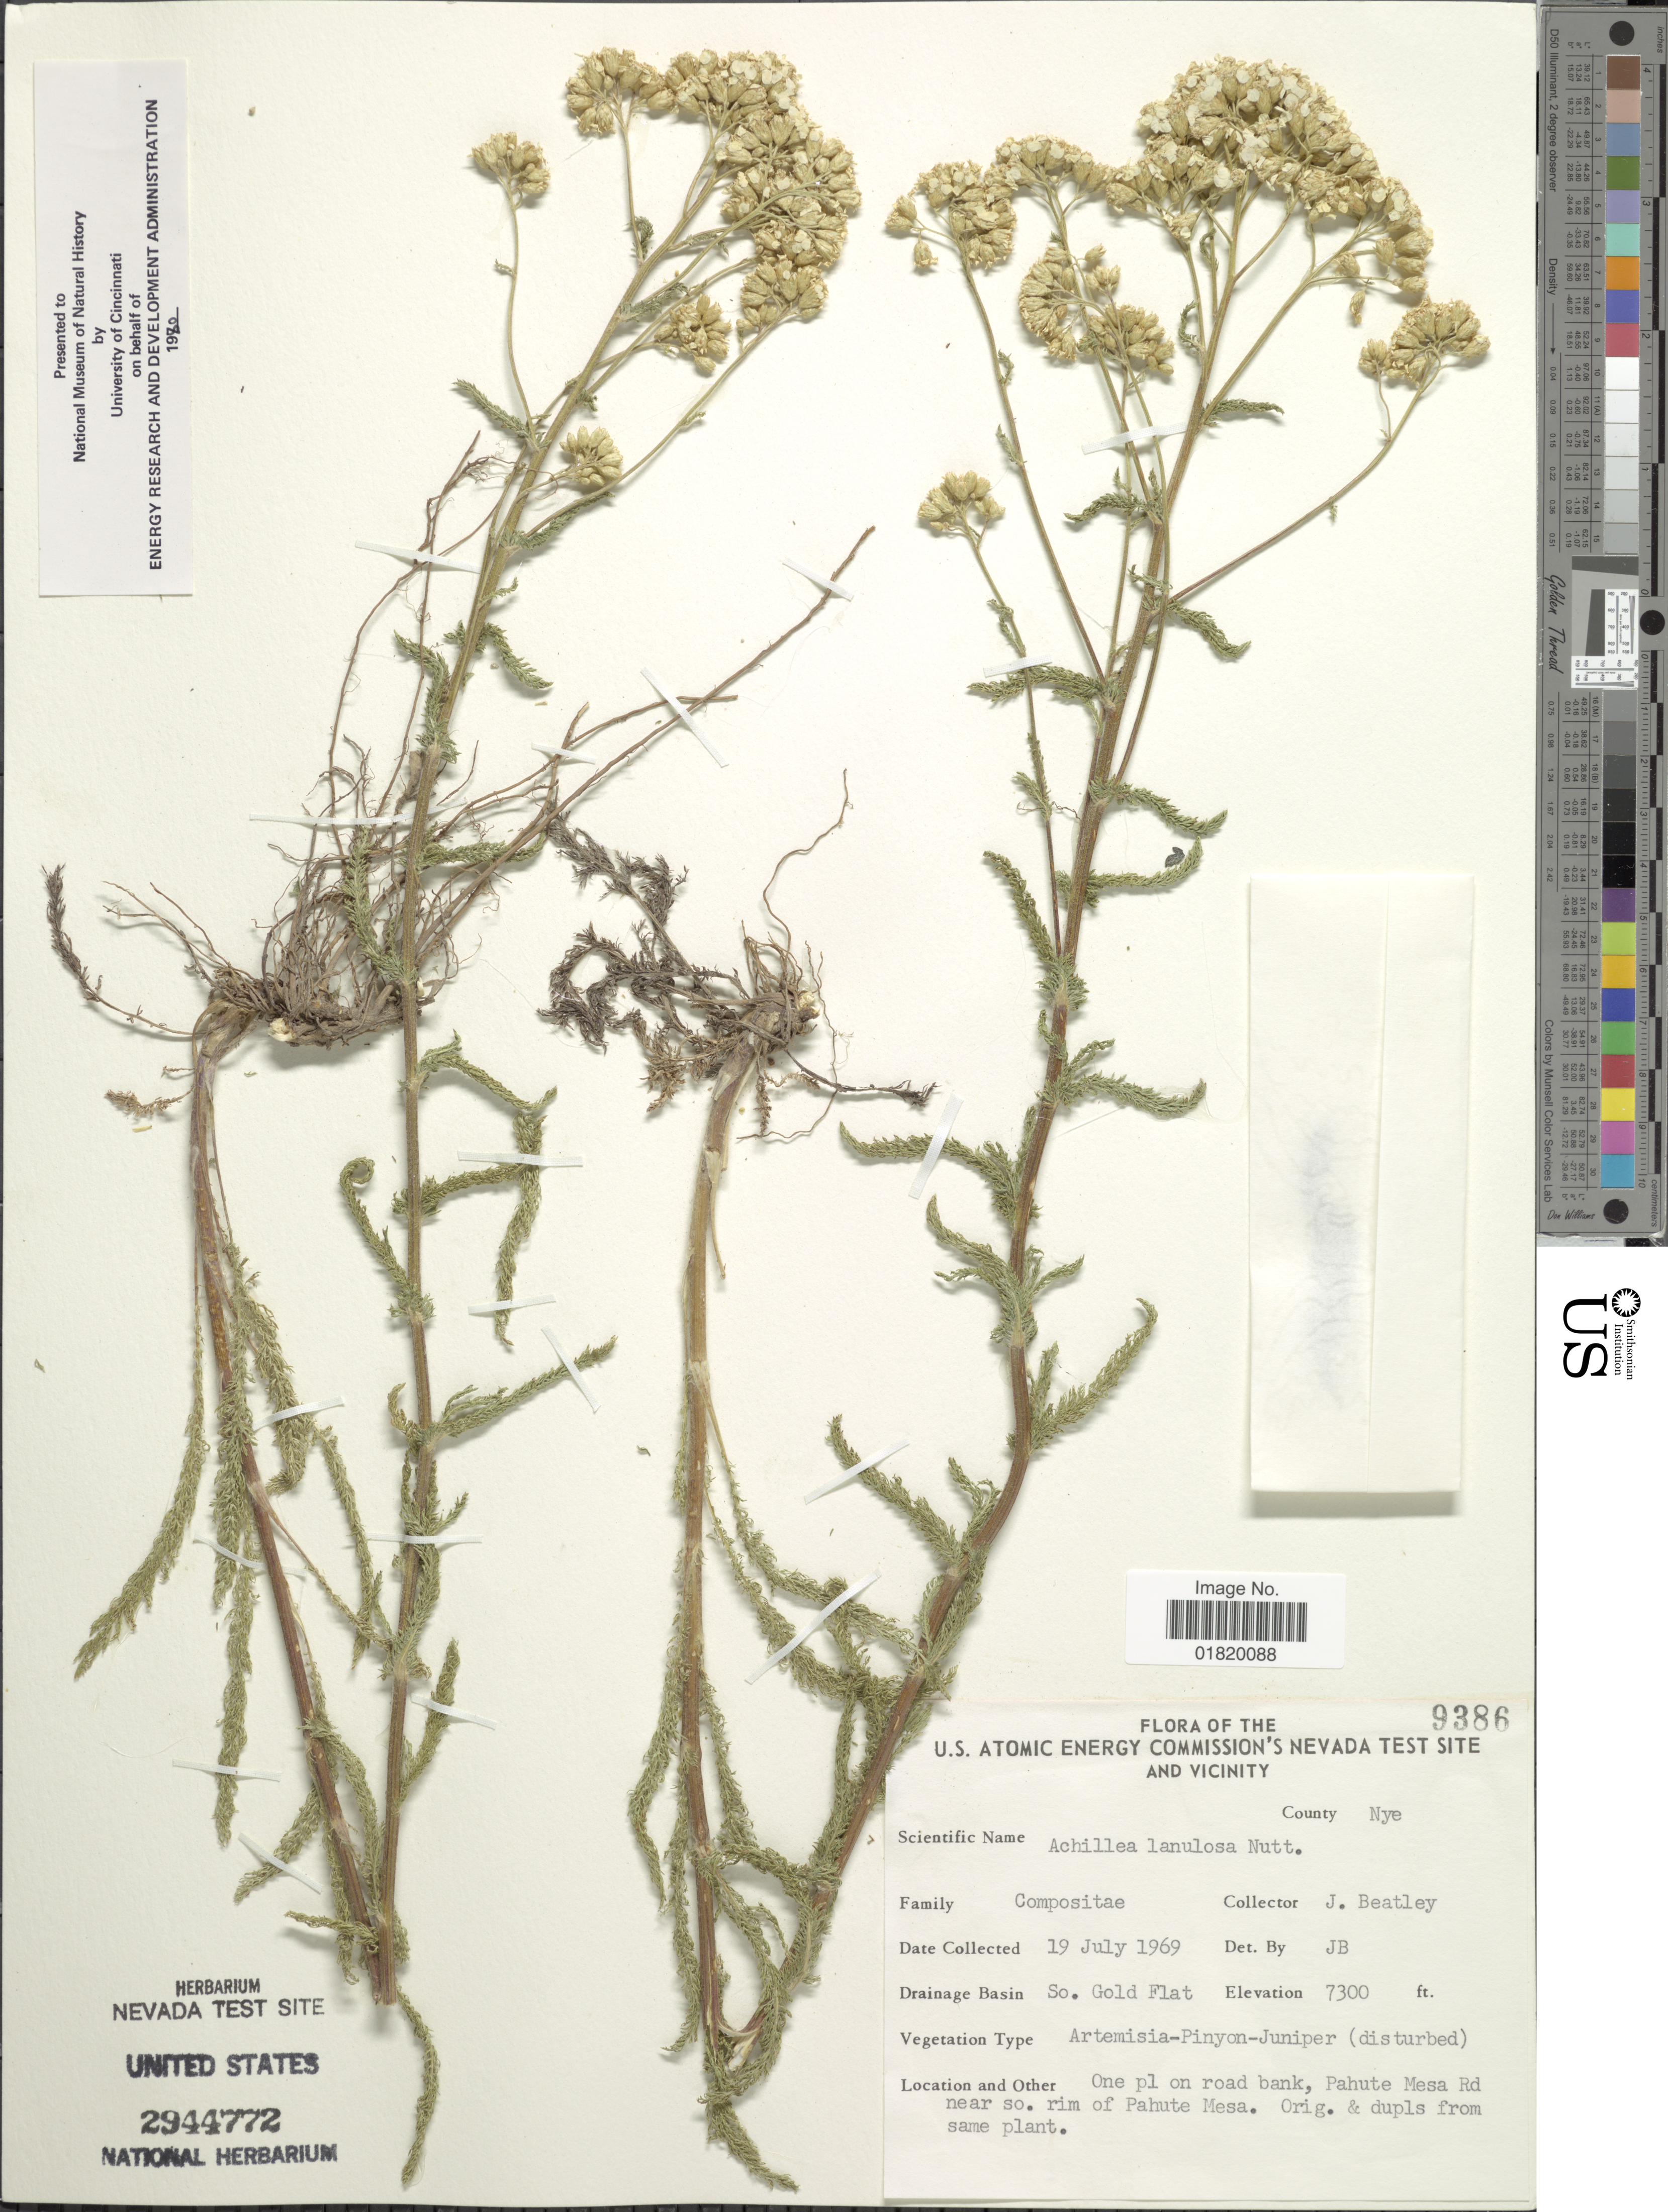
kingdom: Plantae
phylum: Tracheophyta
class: Magnoliopsida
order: Asterales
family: Asteraceae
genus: Achillea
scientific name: Achillea lanulosa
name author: Nutt.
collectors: J. C. Beatley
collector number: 9386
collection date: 1969-07-19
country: United States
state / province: Nevada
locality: U.S. Atomic Energy Commission's Nevada Test Site and vicinity. County Nye. Drainage Basin So. Gold Flat. Pahute Mesa Rd near so. rim of Pahute Mesa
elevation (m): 2225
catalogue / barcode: US 2944772